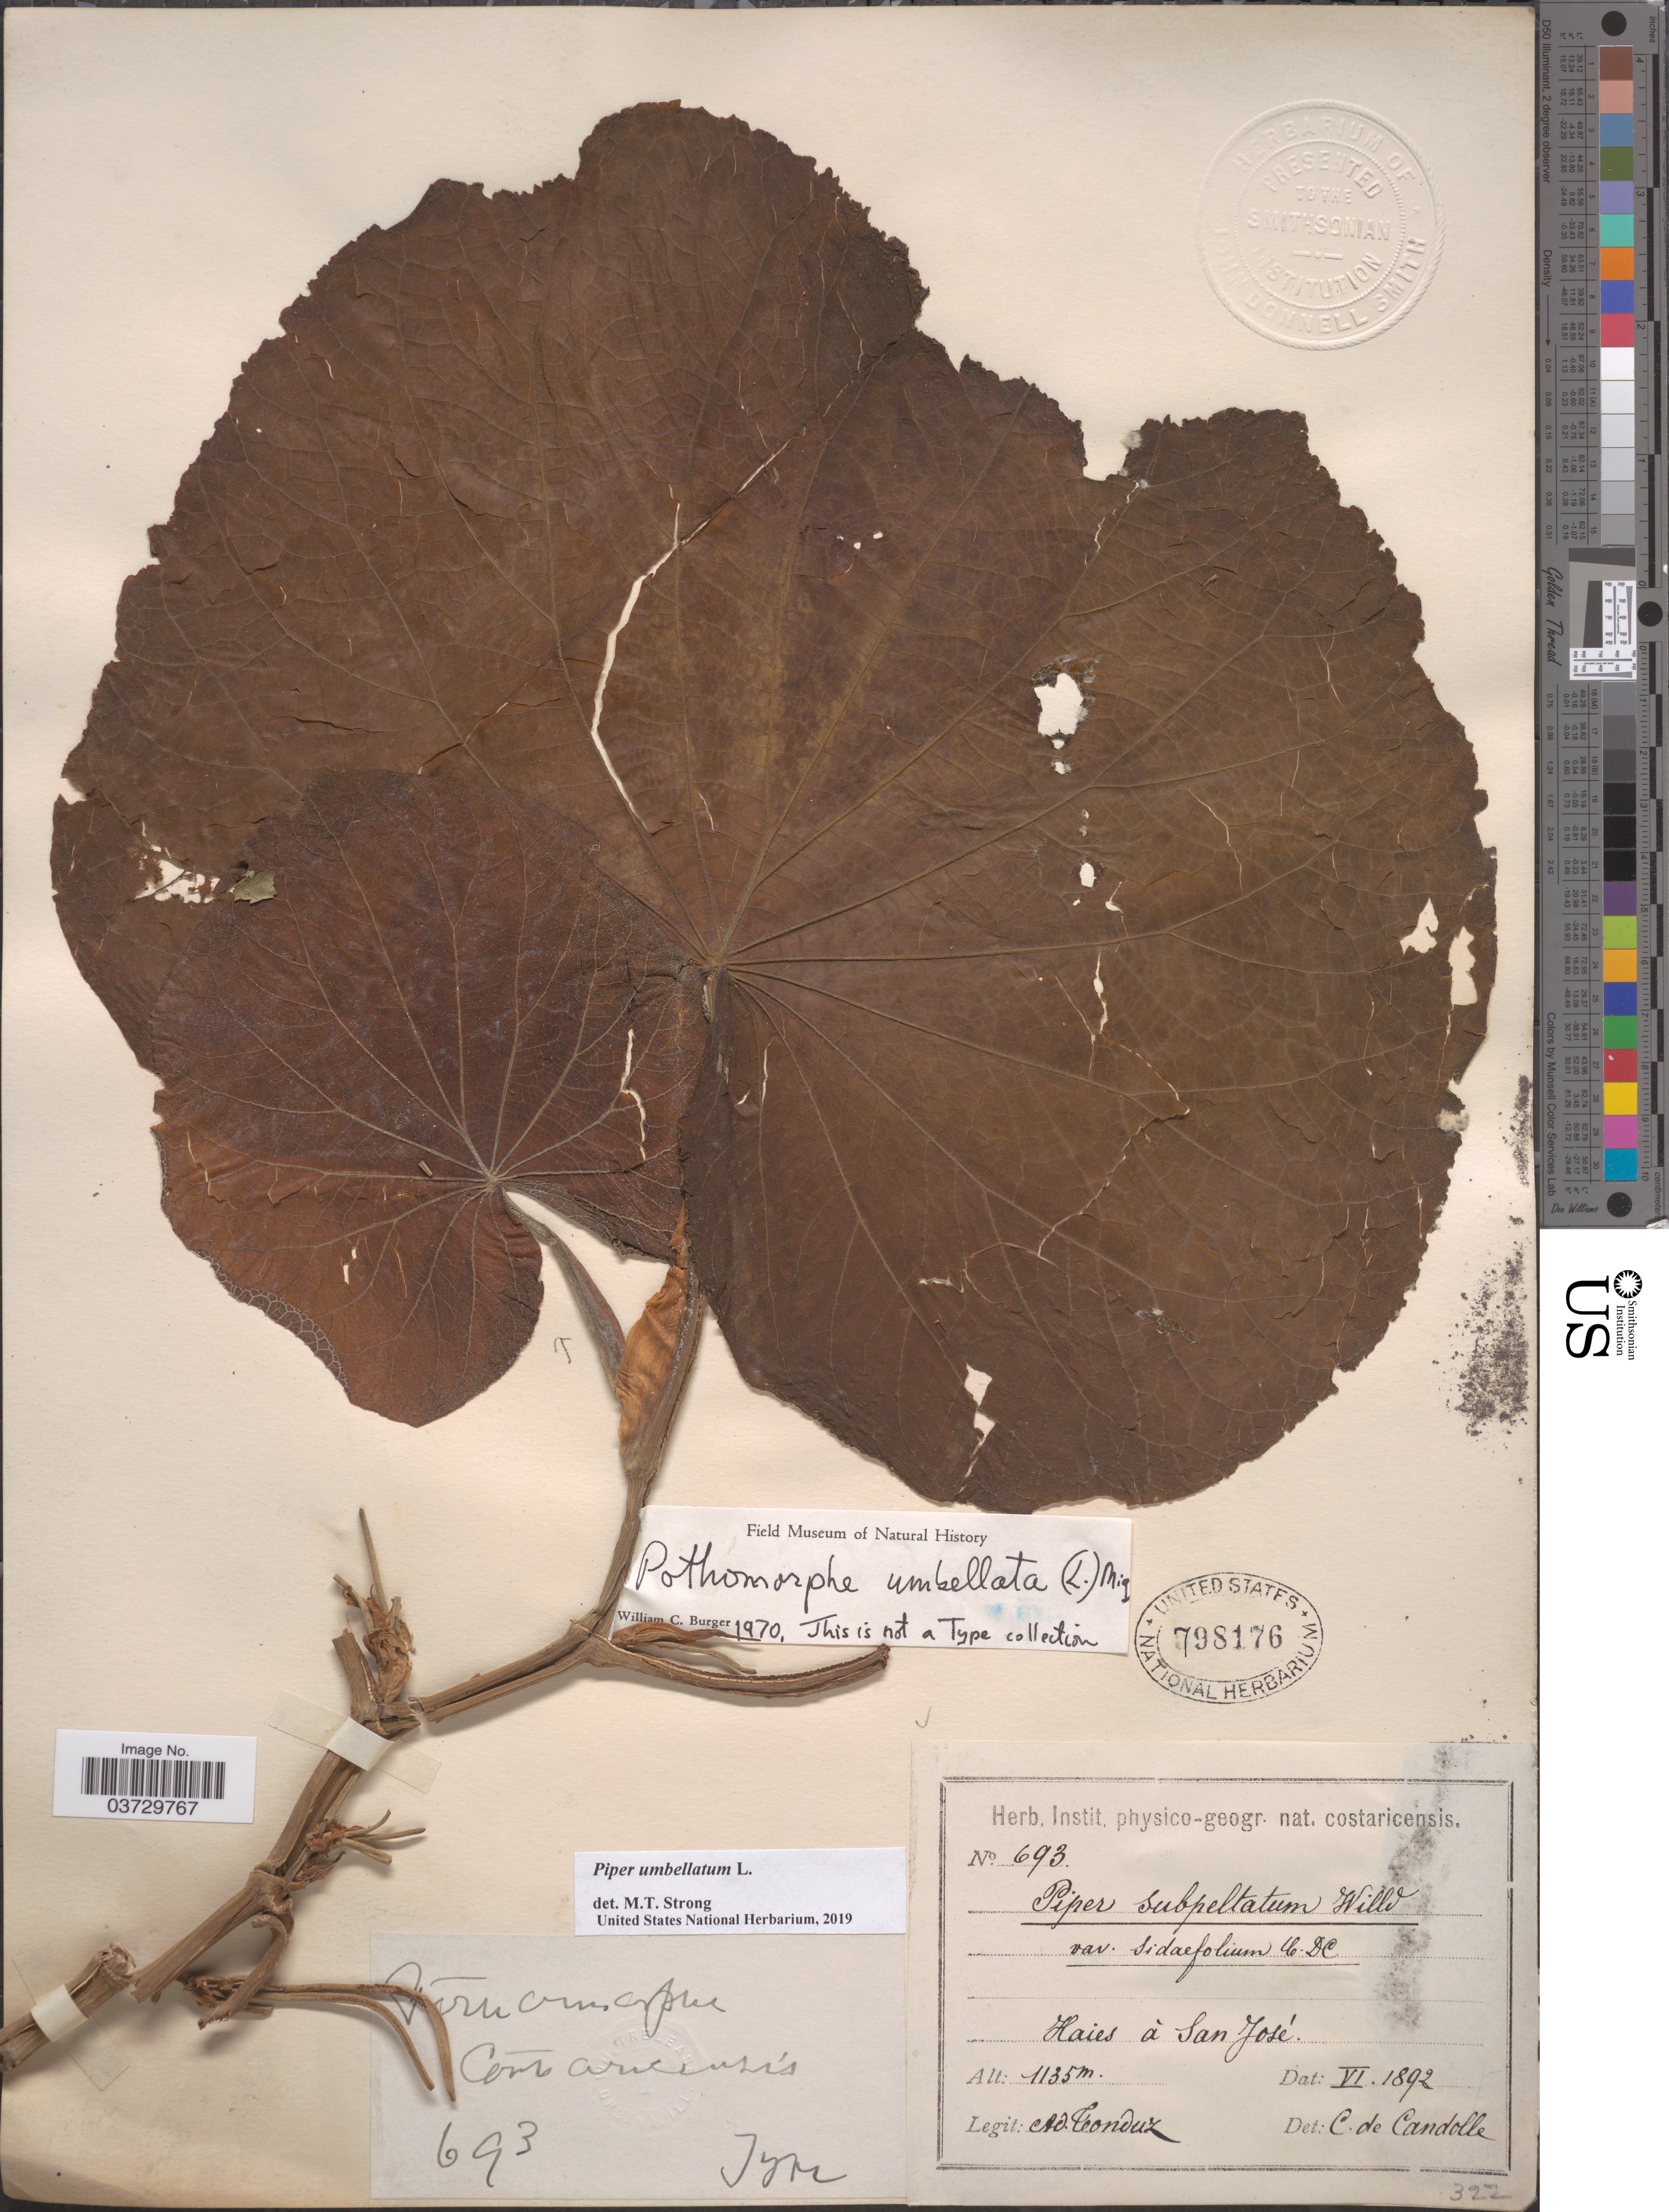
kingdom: Plantae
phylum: Tracheophyta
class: Magnoliopsida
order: Piperales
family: Piperaceae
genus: Piper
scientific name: Piper umbellatum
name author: L.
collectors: A. Tonduz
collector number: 693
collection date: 1892-06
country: Costa Rica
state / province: San José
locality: Haies à San José.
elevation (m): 1135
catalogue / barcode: US 798176